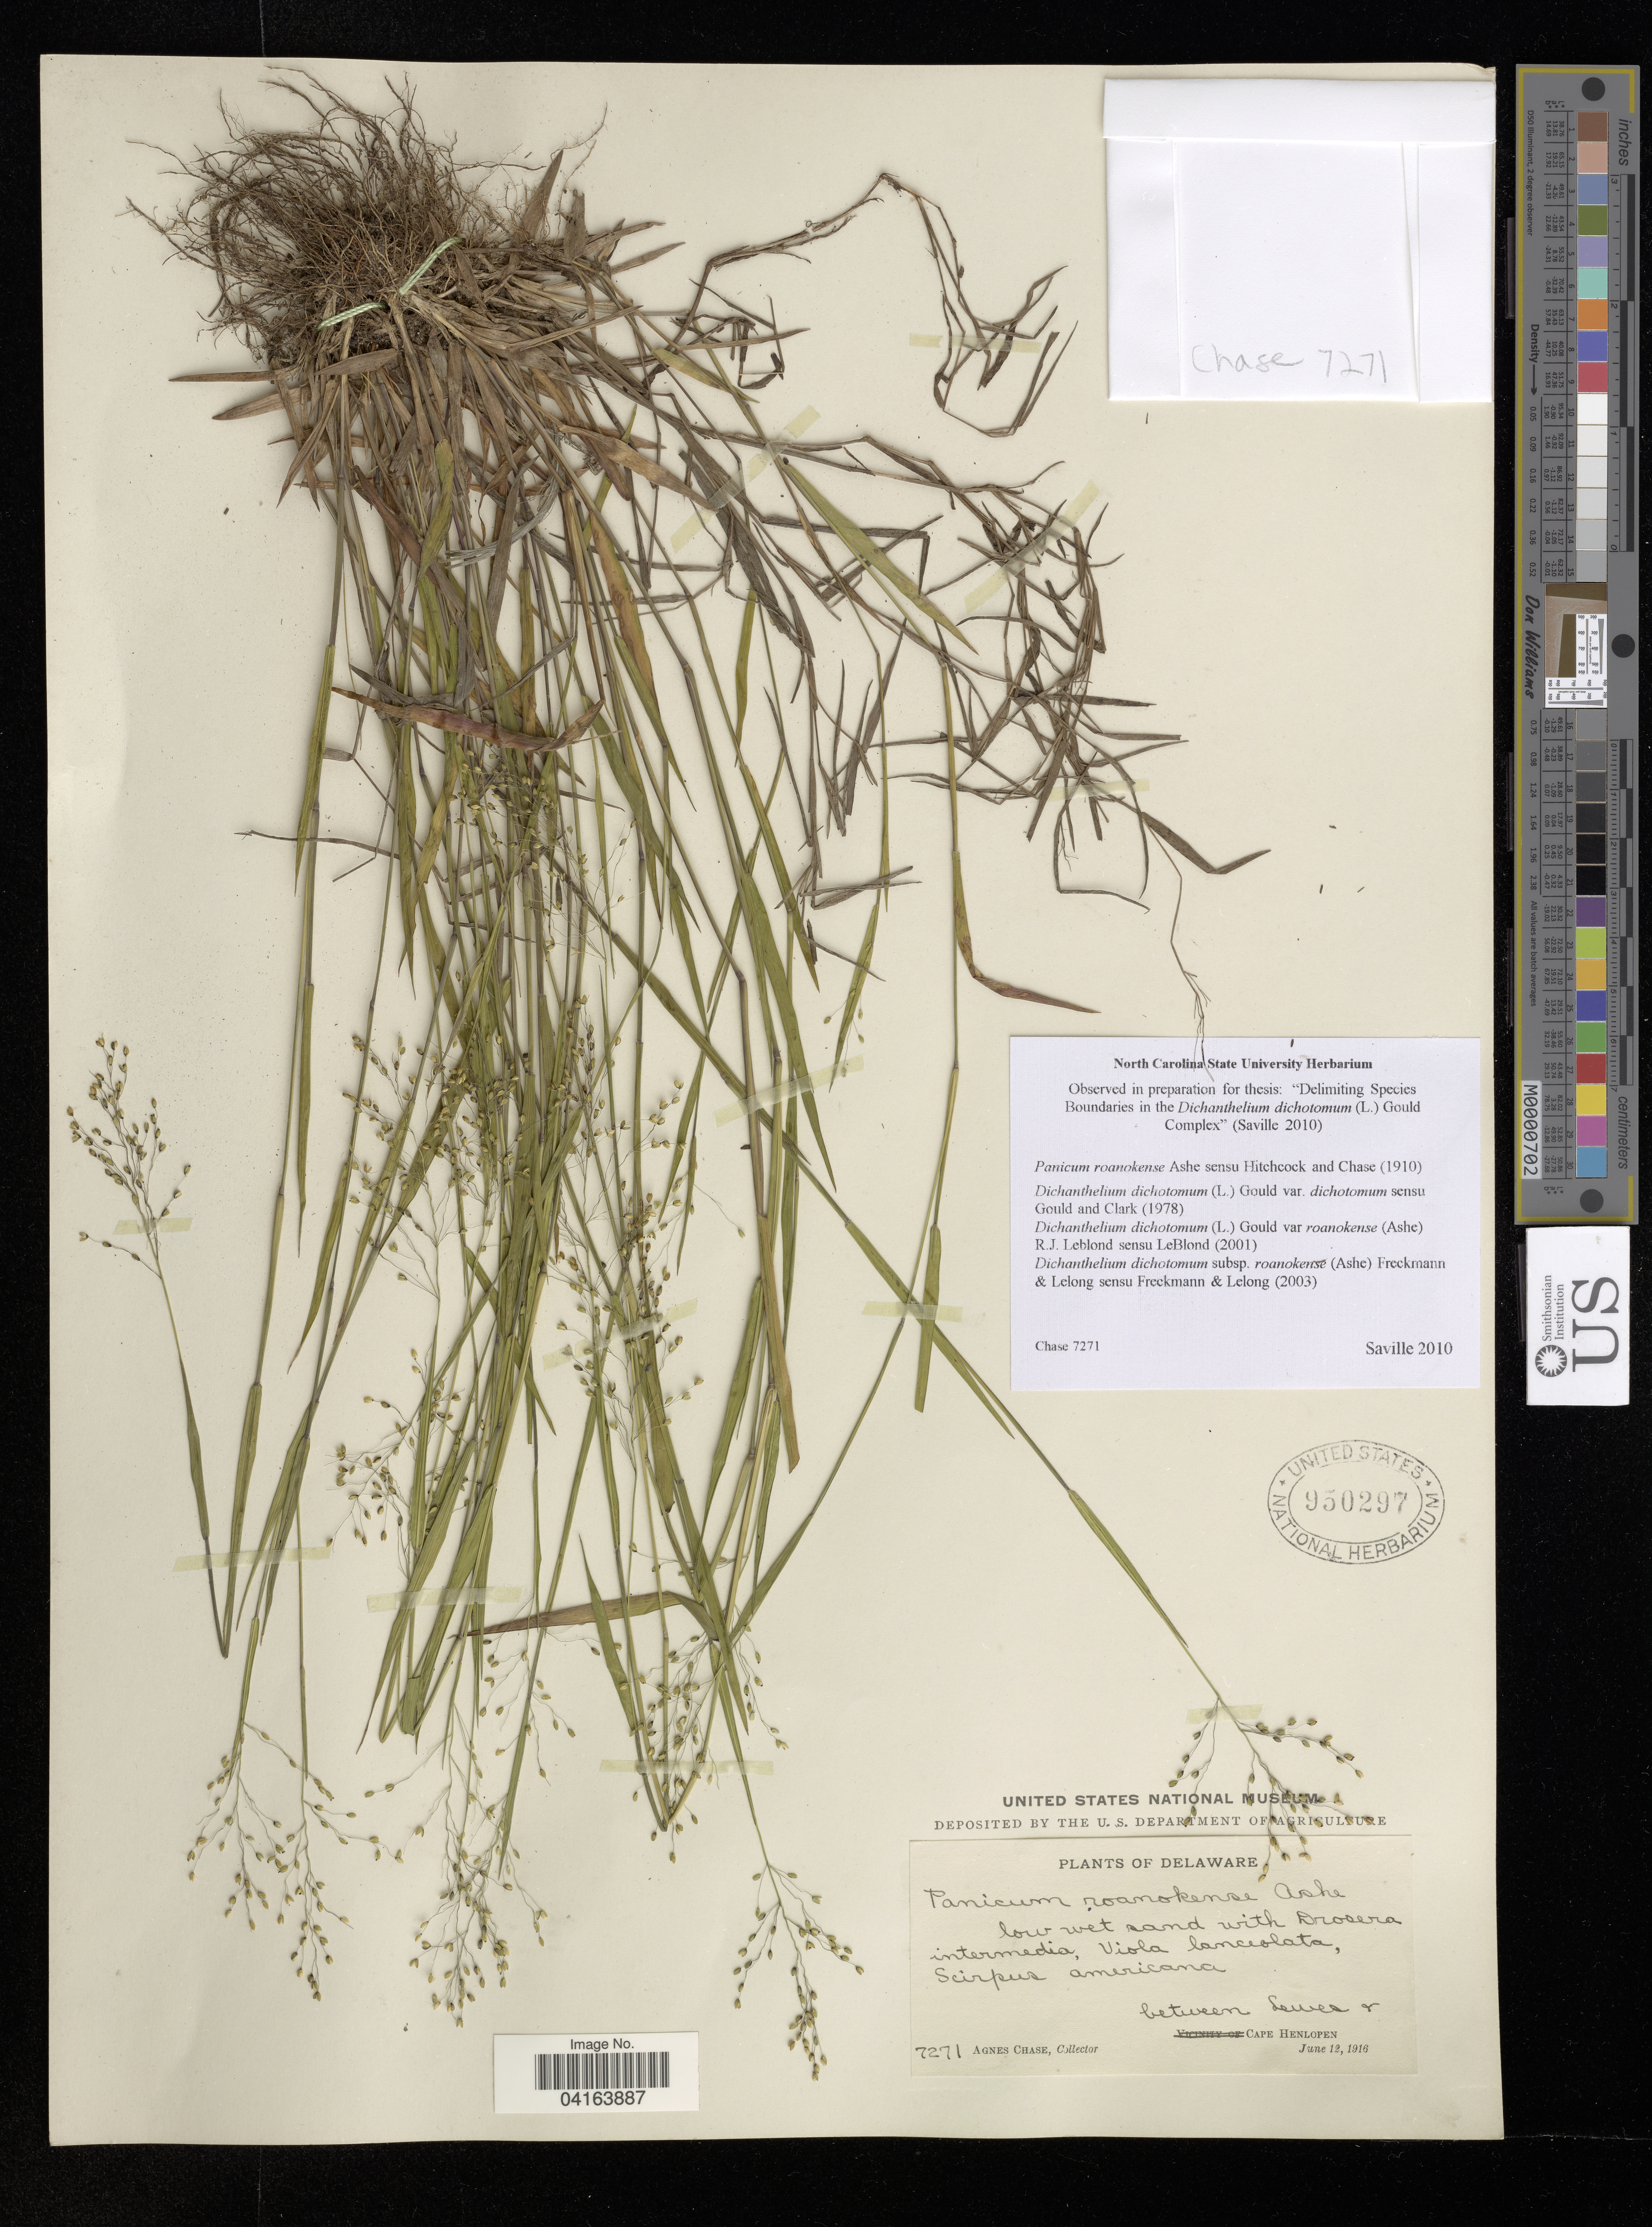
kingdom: Plantae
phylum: Tracheophyta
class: Liliopsida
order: Poales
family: Poaceae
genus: Dichanthelium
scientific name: Dichanthelium dichotomum subsp. roanokense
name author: (Ashe) LeBlond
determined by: Saville, A. C., (NCSC), North Carolina State University (UNITED STATES)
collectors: A. Chase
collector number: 7271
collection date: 1916-06-12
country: United States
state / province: Delaware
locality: Between Lewes + Cape Henlopen.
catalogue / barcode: US 950297